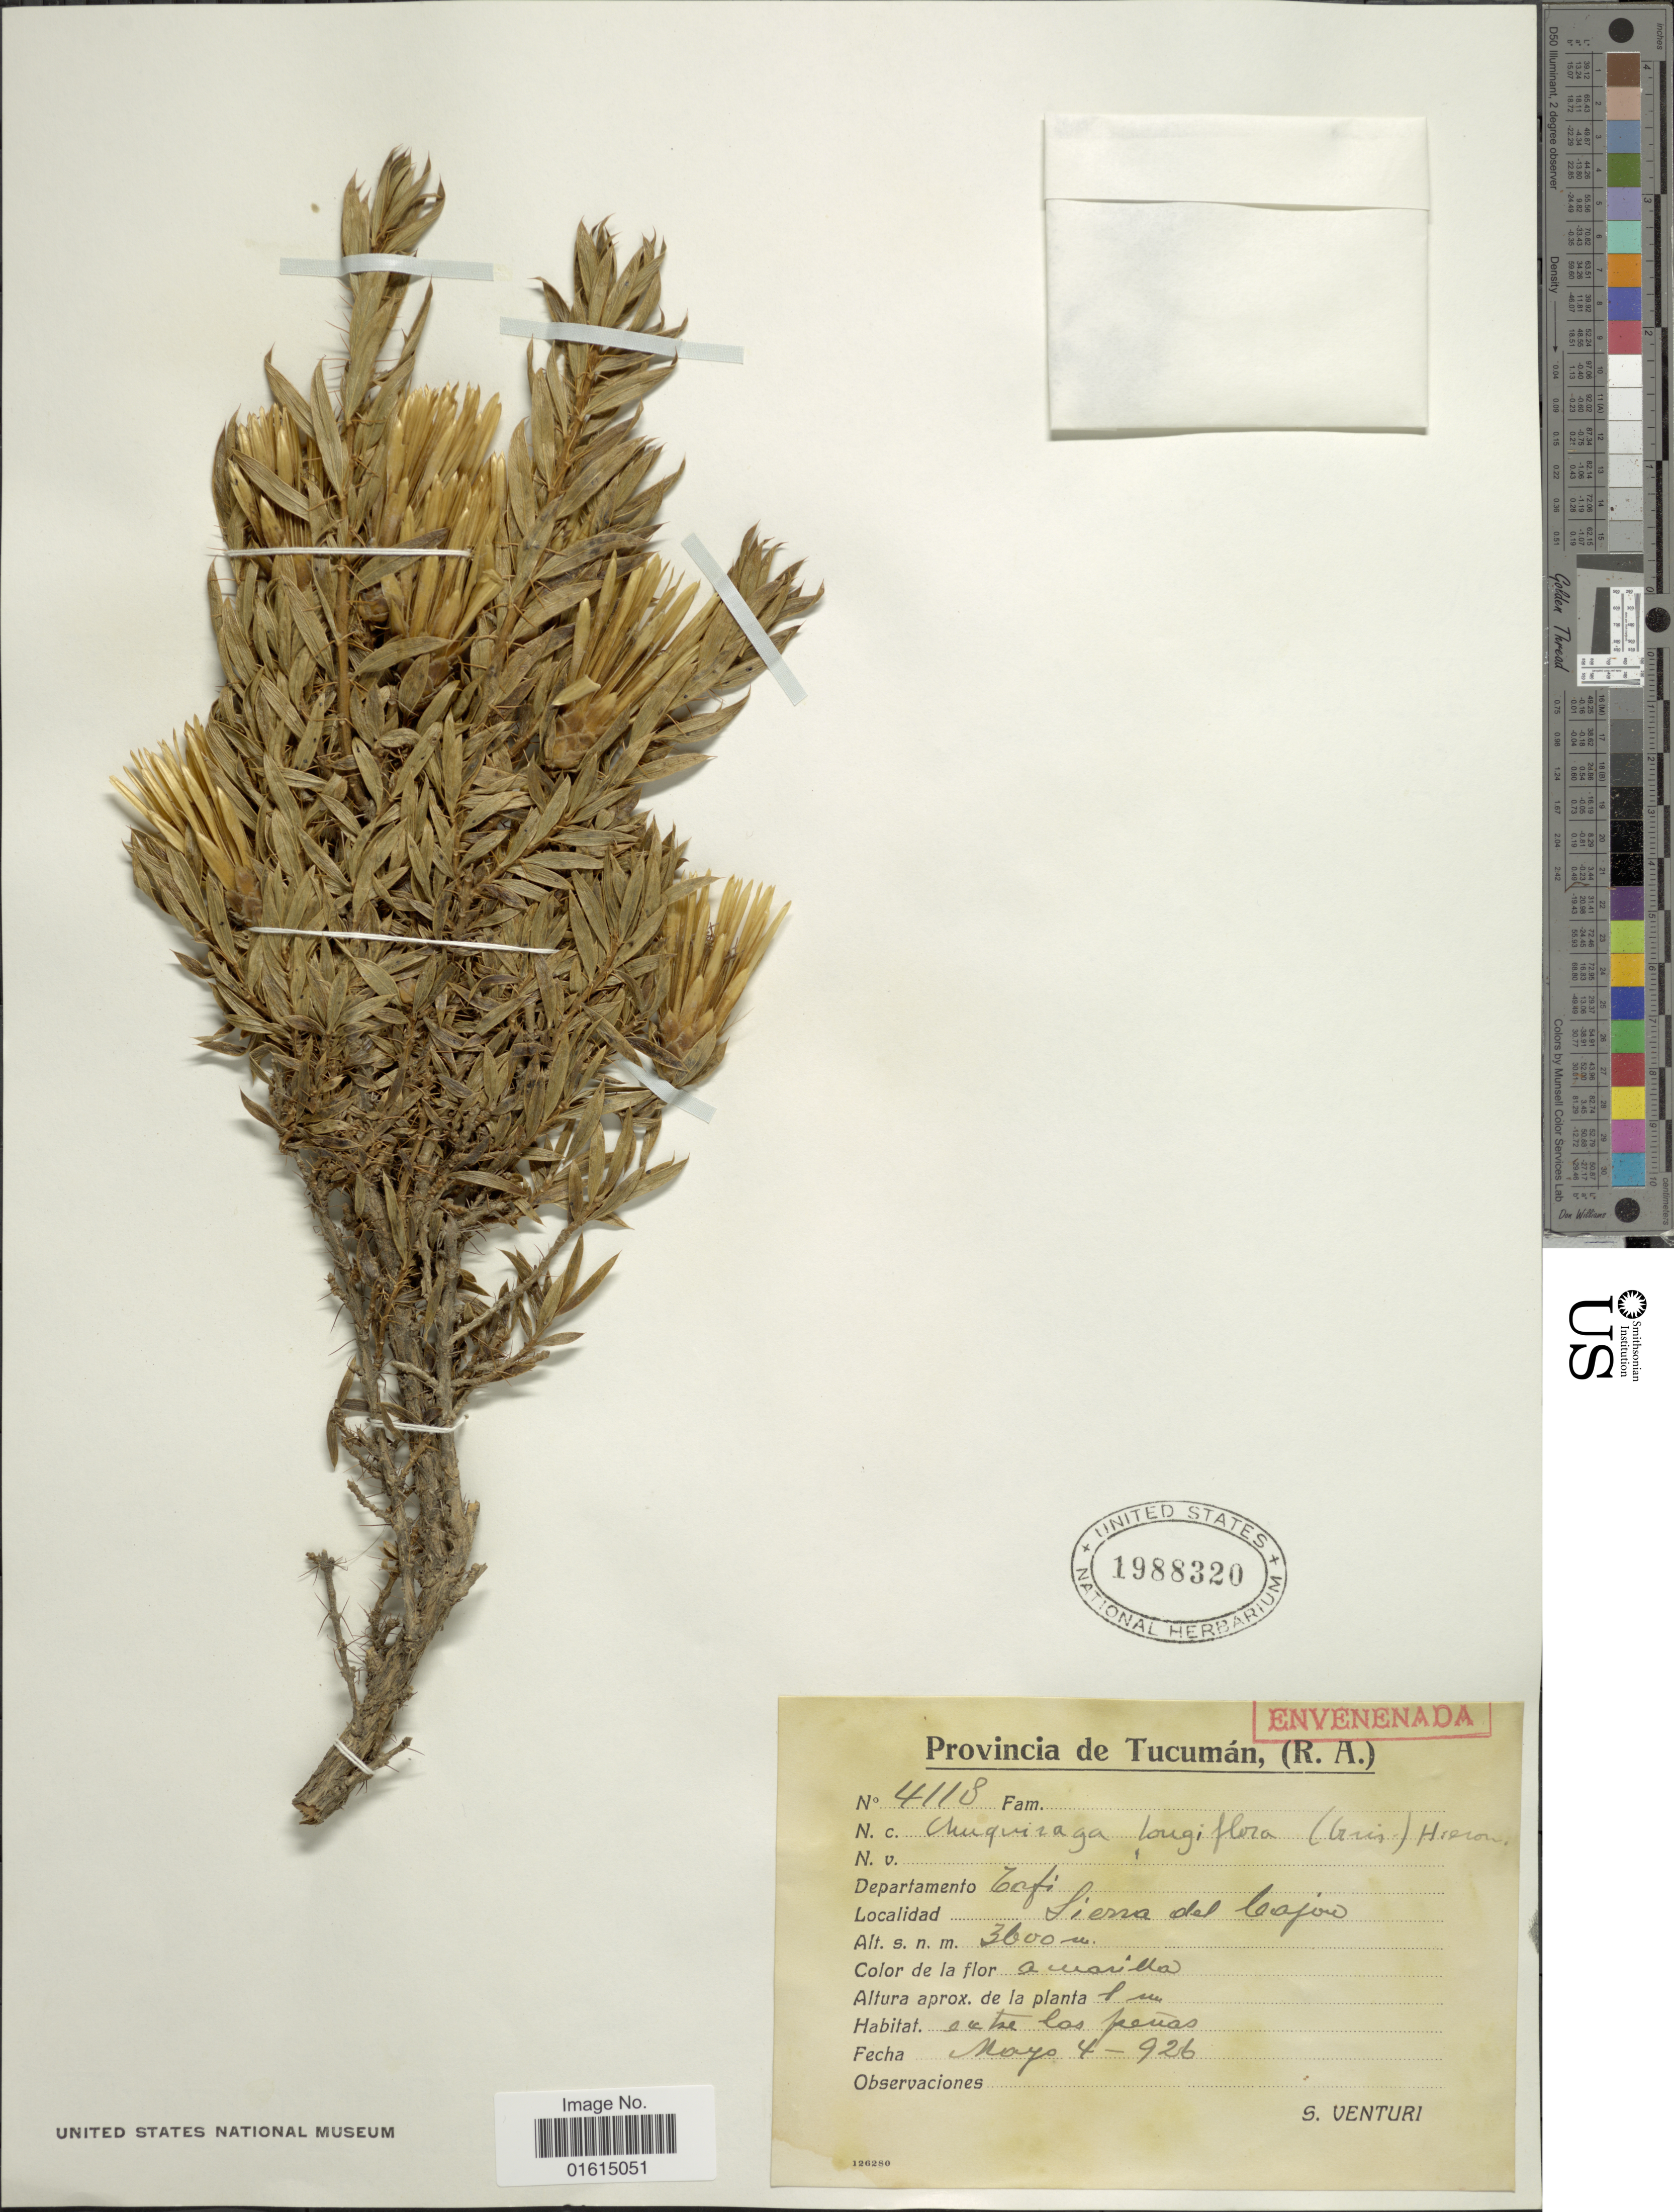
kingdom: Plantae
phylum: Tracheophyta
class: Magnoliopsida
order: Asterales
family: Asteraceae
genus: Chuquiraga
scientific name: Chuquiraga longiflora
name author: (Griseb.) Hieron.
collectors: S. Venturi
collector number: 4118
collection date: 1926-05-04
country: Argentina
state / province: Tucumán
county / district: Tafí Viejo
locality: Sierra del Cajón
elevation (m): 3600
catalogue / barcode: US 1988320